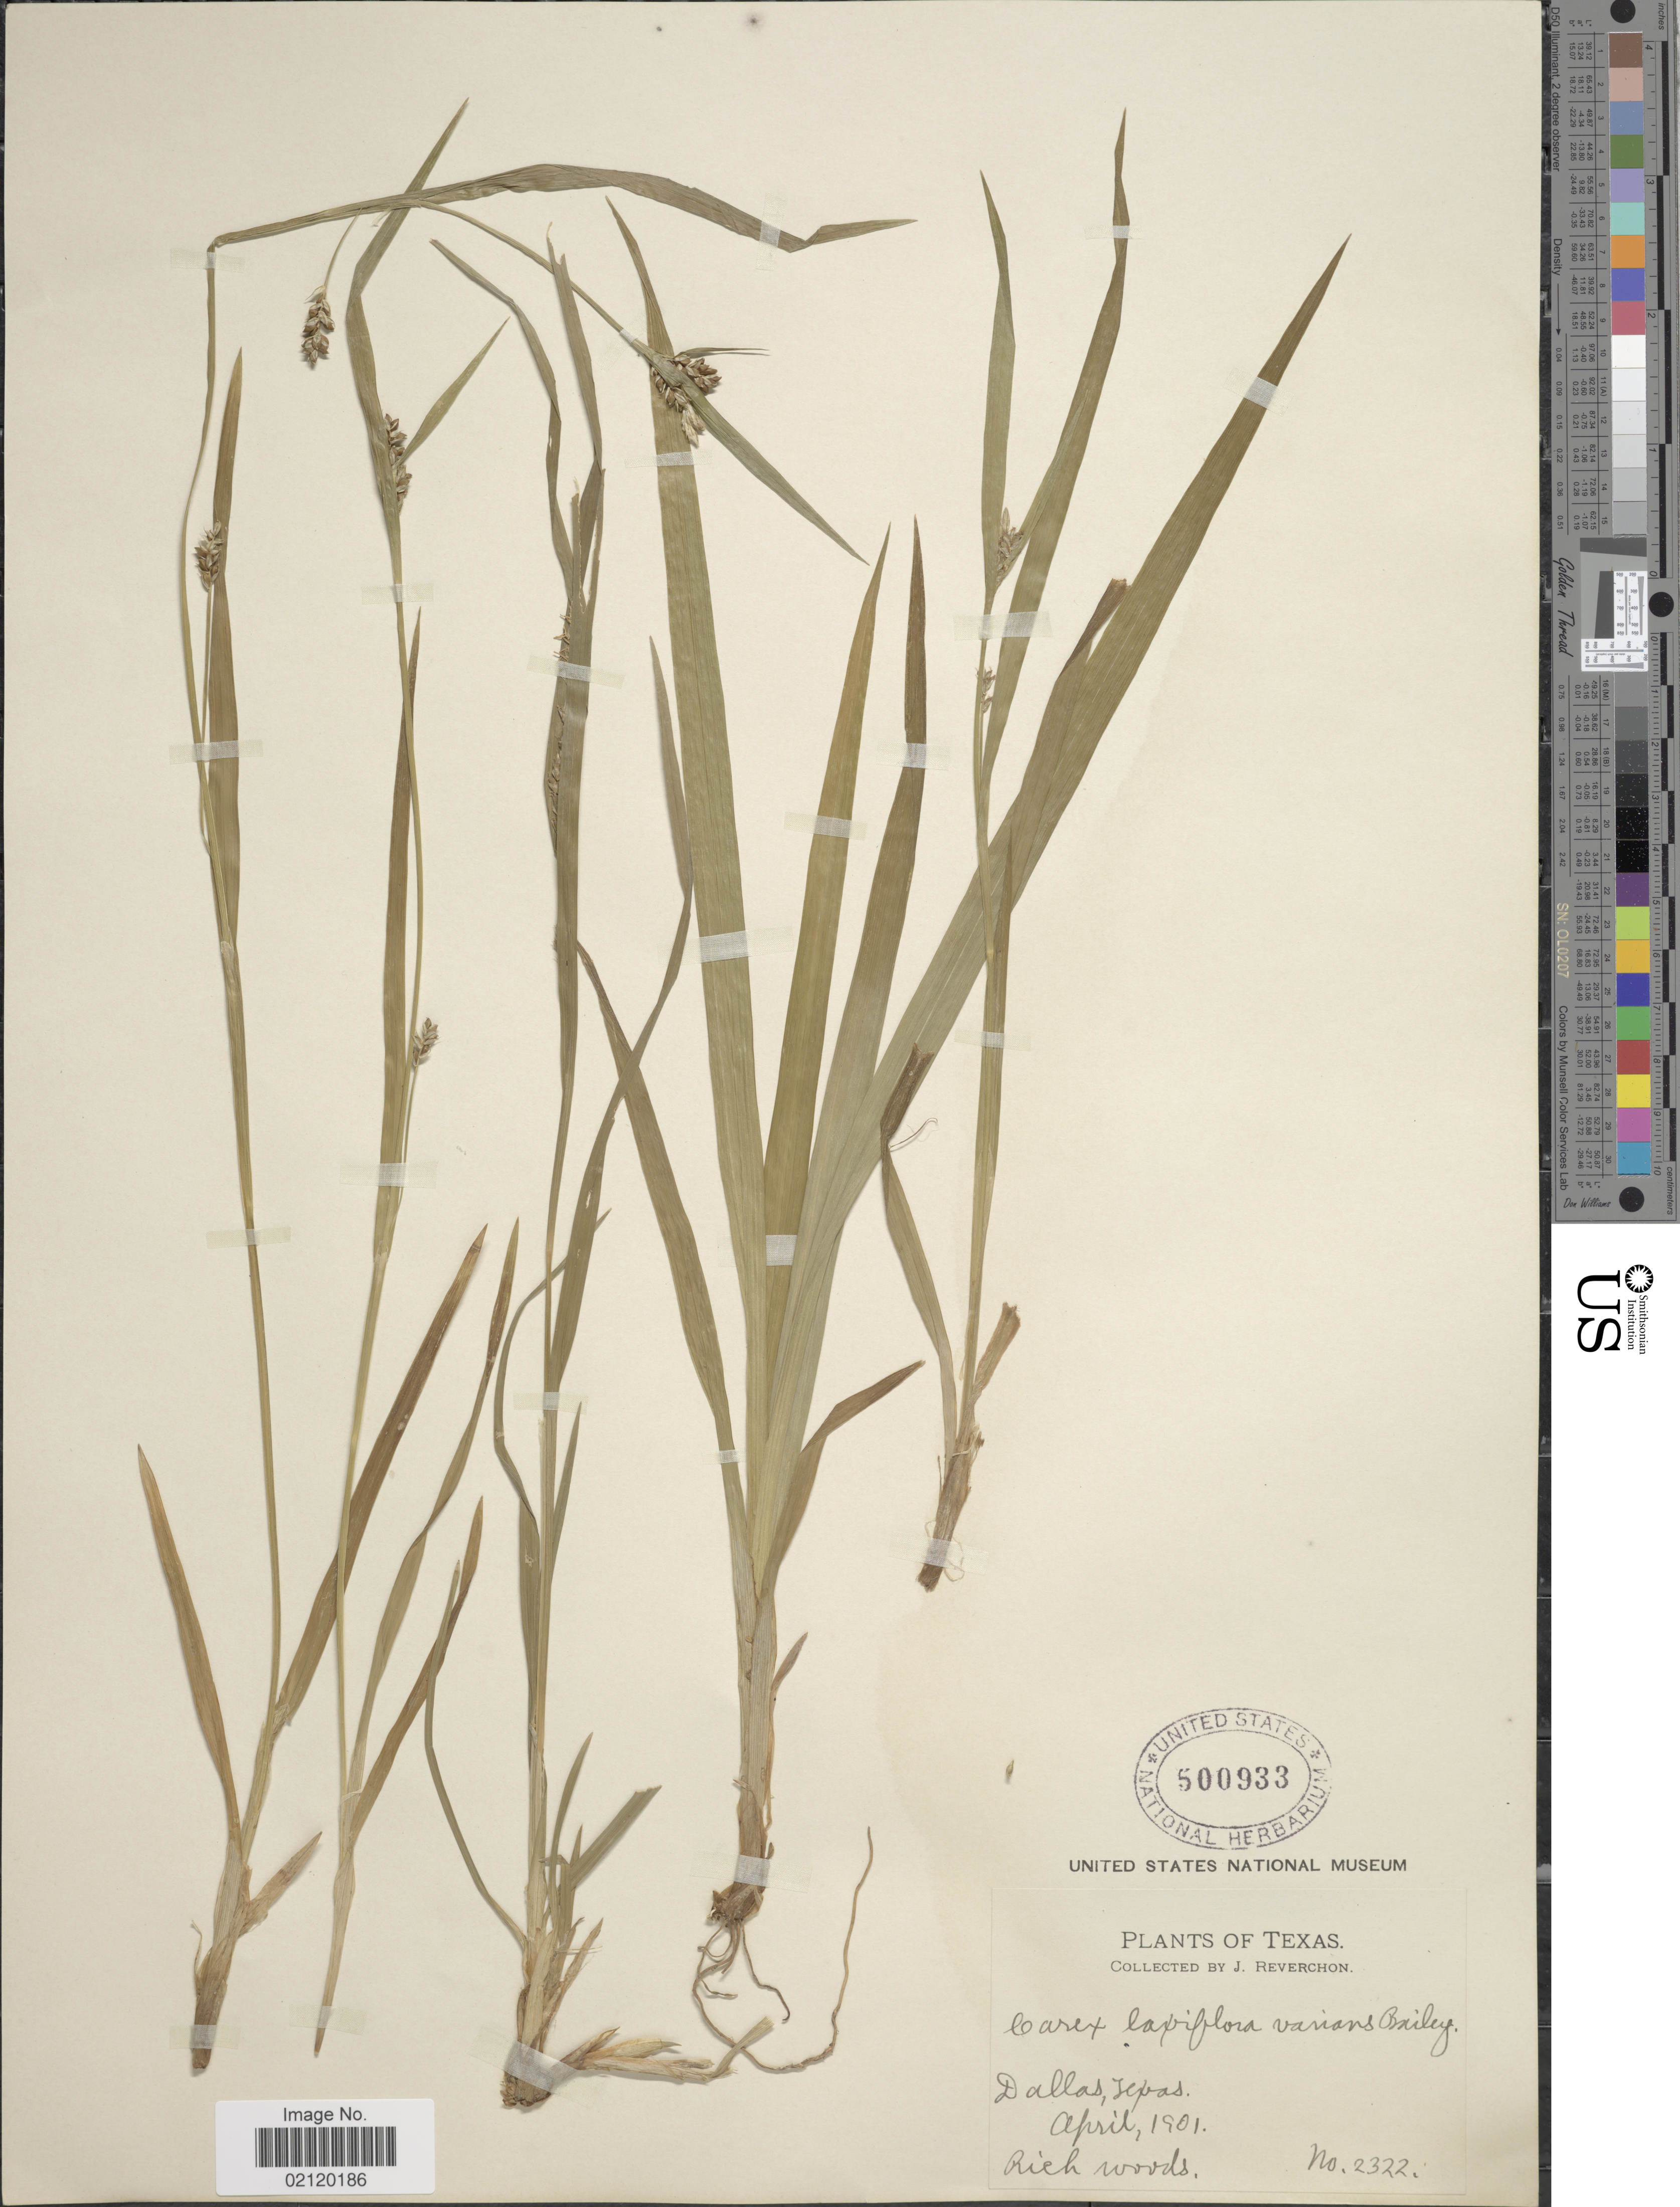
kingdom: Plantae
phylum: Tracheophyta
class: Liliopsida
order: Poales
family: Cyperaceae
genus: Carex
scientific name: Carex laxiflora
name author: Lam.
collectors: J. Reverchon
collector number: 2322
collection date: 1901-04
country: United States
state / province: Texas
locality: Dallas, Texas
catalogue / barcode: US 500933